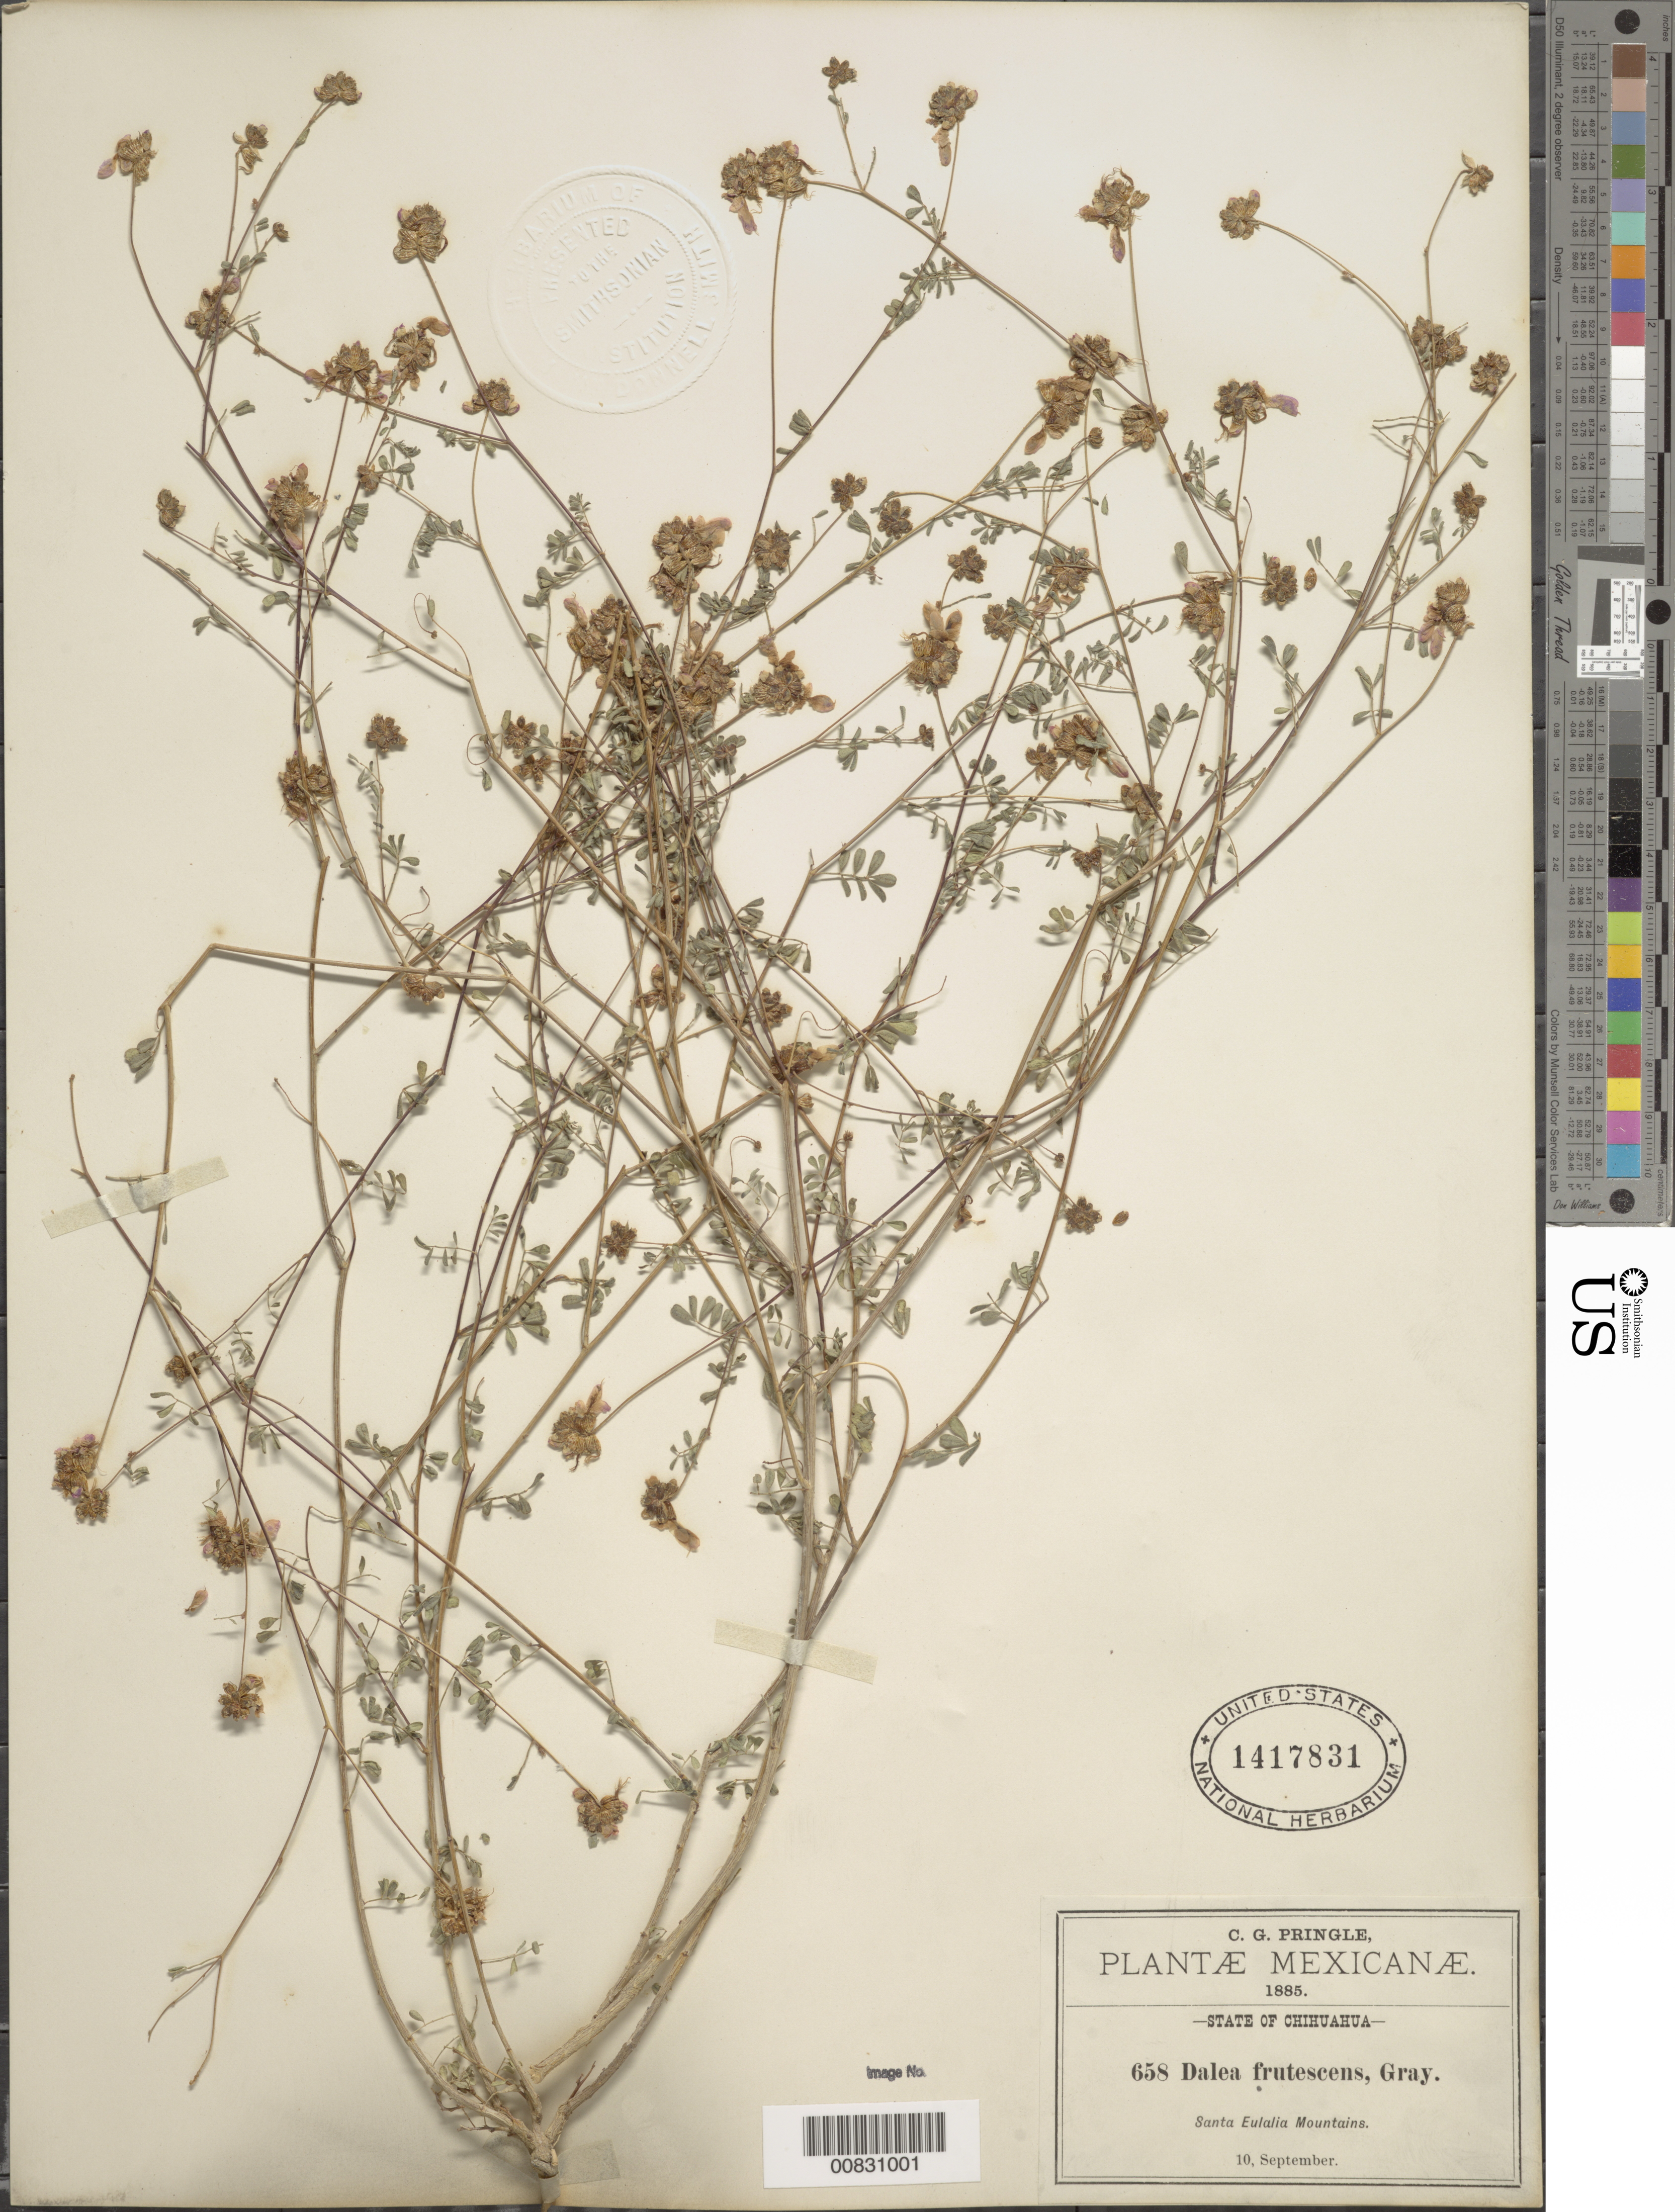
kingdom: Plantae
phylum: Tracheophyta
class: Magnoliopsida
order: Fabales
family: Fabaceae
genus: Dalea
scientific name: Dalea frutescens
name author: A. Gray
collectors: C. G. Pringle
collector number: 658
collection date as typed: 10 Sep 1885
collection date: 1885-09-10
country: Mexico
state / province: Chihuahua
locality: Santa Eulalia Mountains.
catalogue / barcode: US 1417831